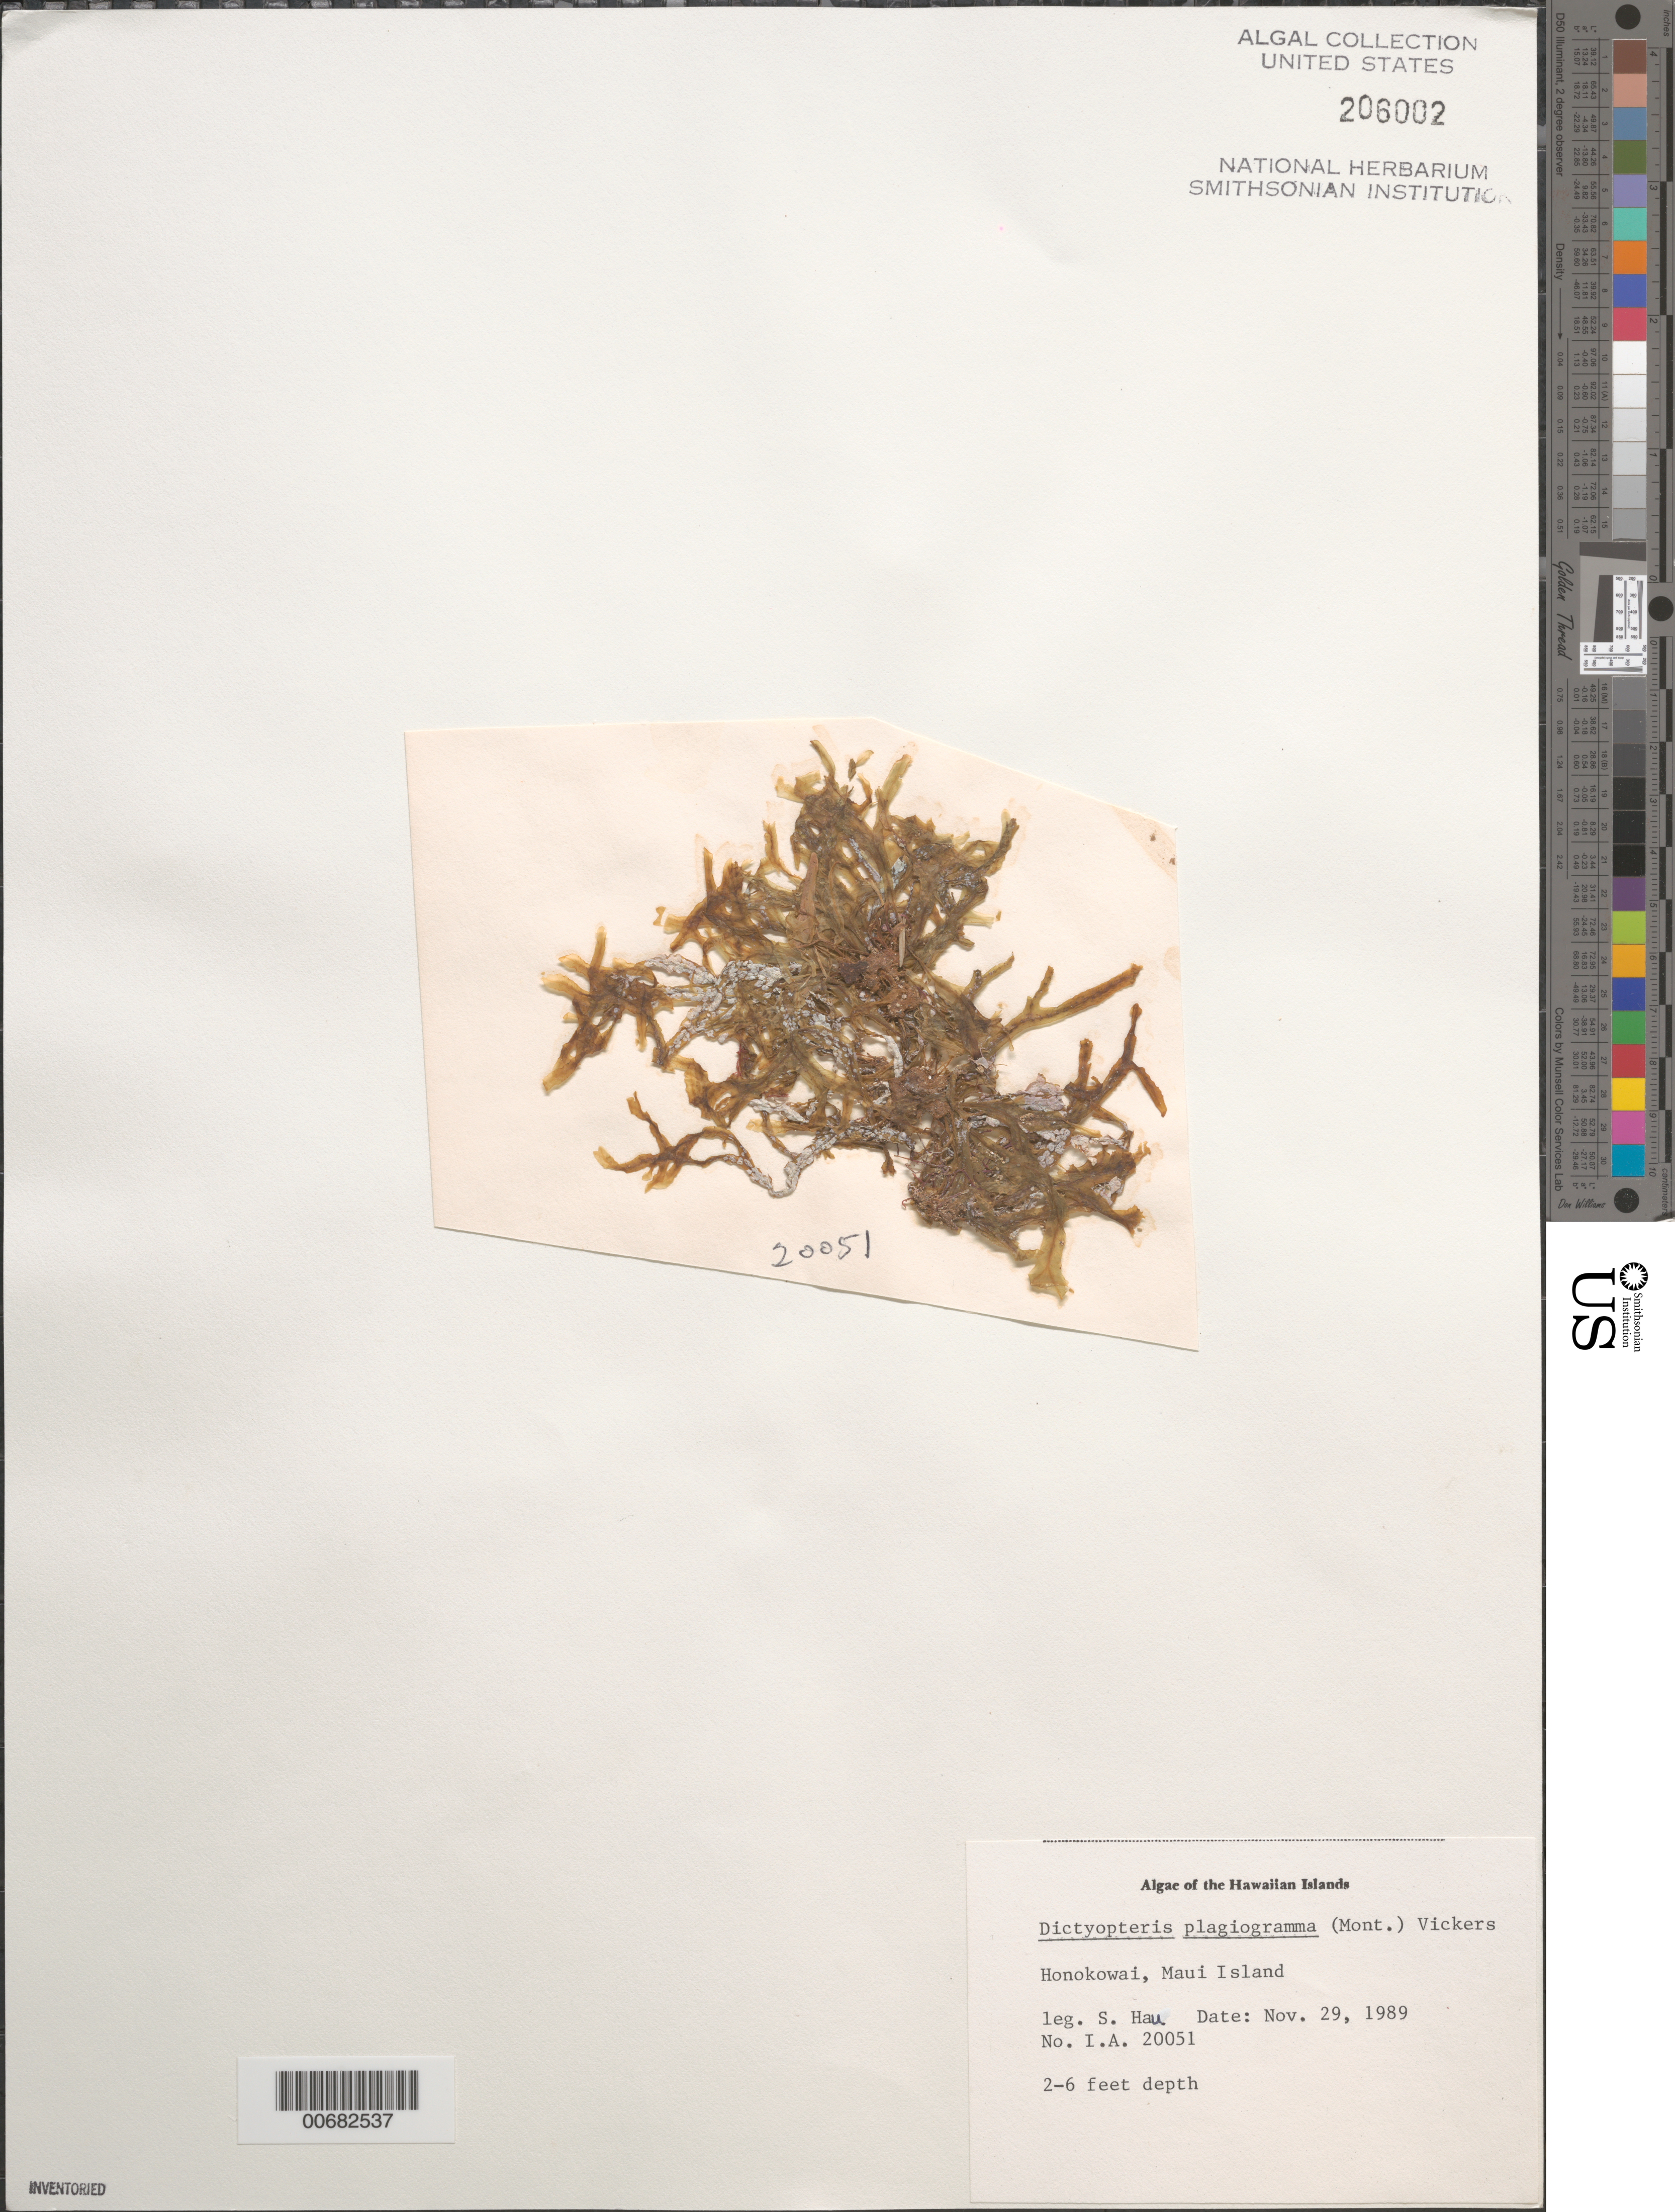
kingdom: Chromista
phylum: Ochrophyta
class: Phaeophyceae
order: Dictyotales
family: Dictyotaceae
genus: Dictyopteris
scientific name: Dictyopteris plagiogramma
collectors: S. Hau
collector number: IAA 20051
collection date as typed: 29 Nov 1989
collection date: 1898-11-29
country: United States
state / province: Hawaii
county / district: Maui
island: Maui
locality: Honokowai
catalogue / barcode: US 206002